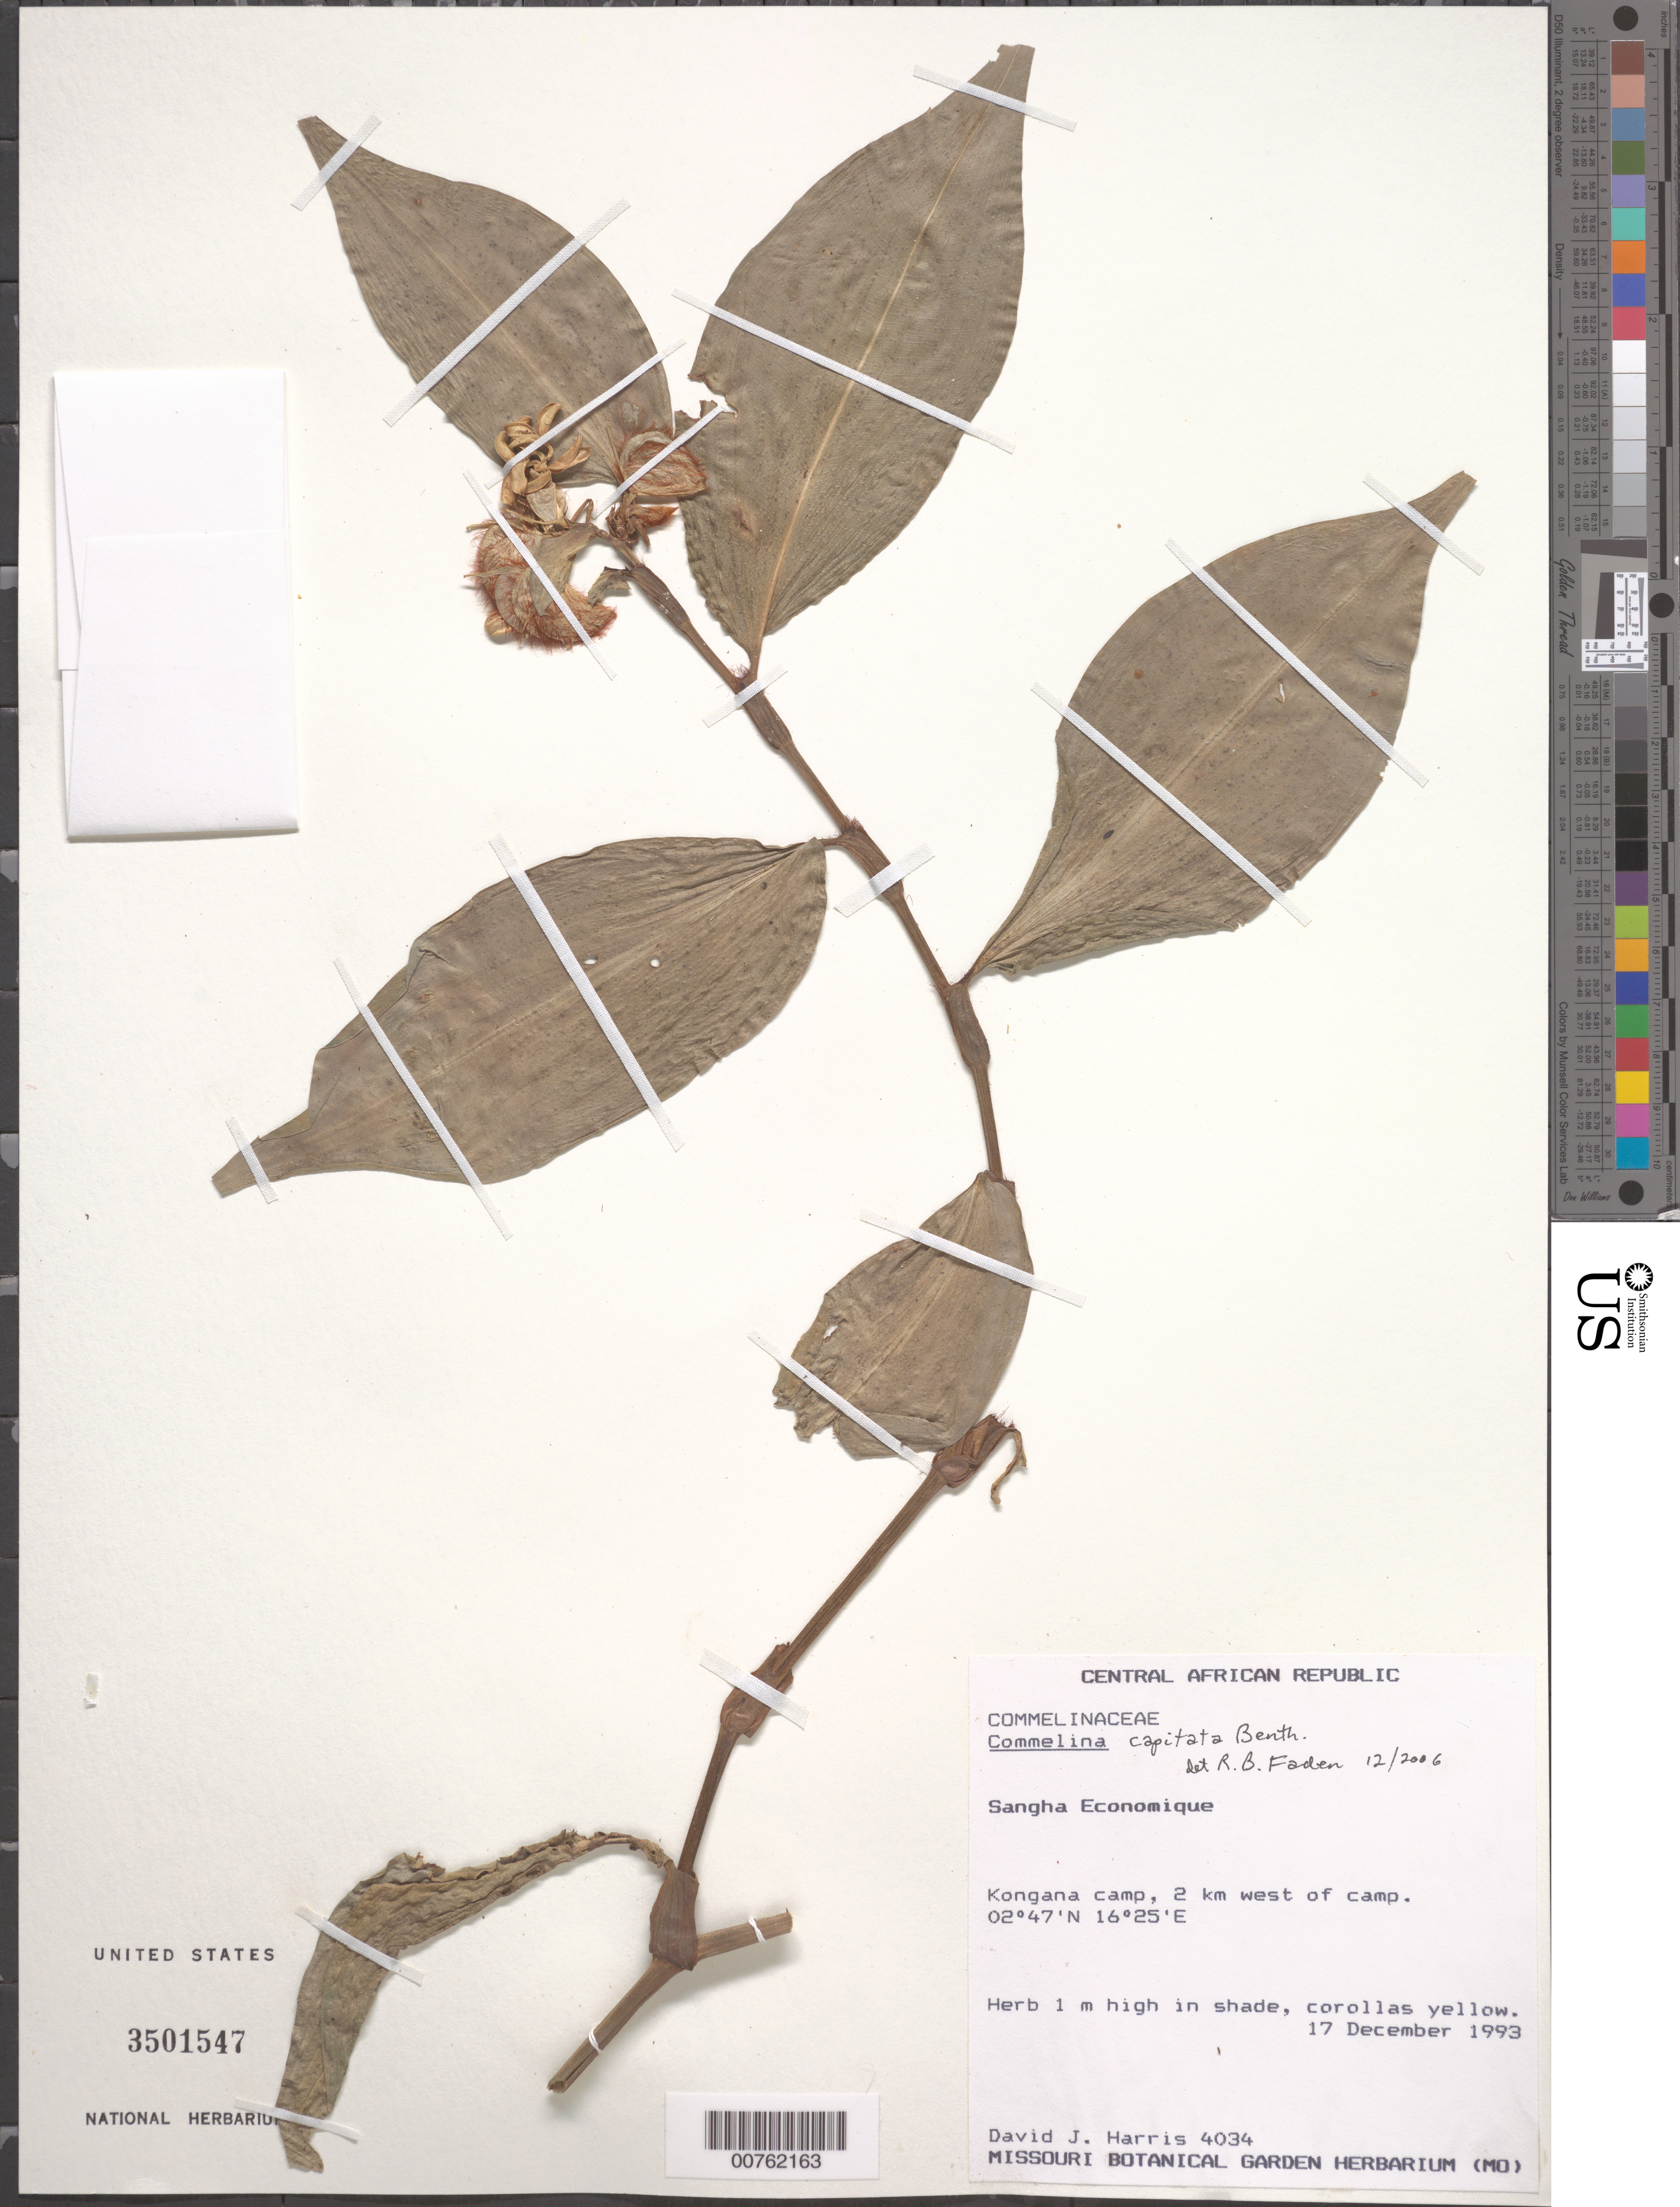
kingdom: Plantae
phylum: Tracheophyta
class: Liliopsida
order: Commelinales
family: Commelinaceae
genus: Commelina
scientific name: Commelina capitata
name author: Benth.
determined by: Faden, Robert B., (US), Smithsonian Institution - National Museum of Natural History (UNITED STATES)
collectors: D. J. Harris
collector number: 4034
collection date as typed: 17 Dec 1993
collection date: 1993-12-17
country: Central African Republic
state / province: Sangha-Mbaere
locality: Kongana camp, 2 km W of camp.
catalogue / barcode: US 3501547